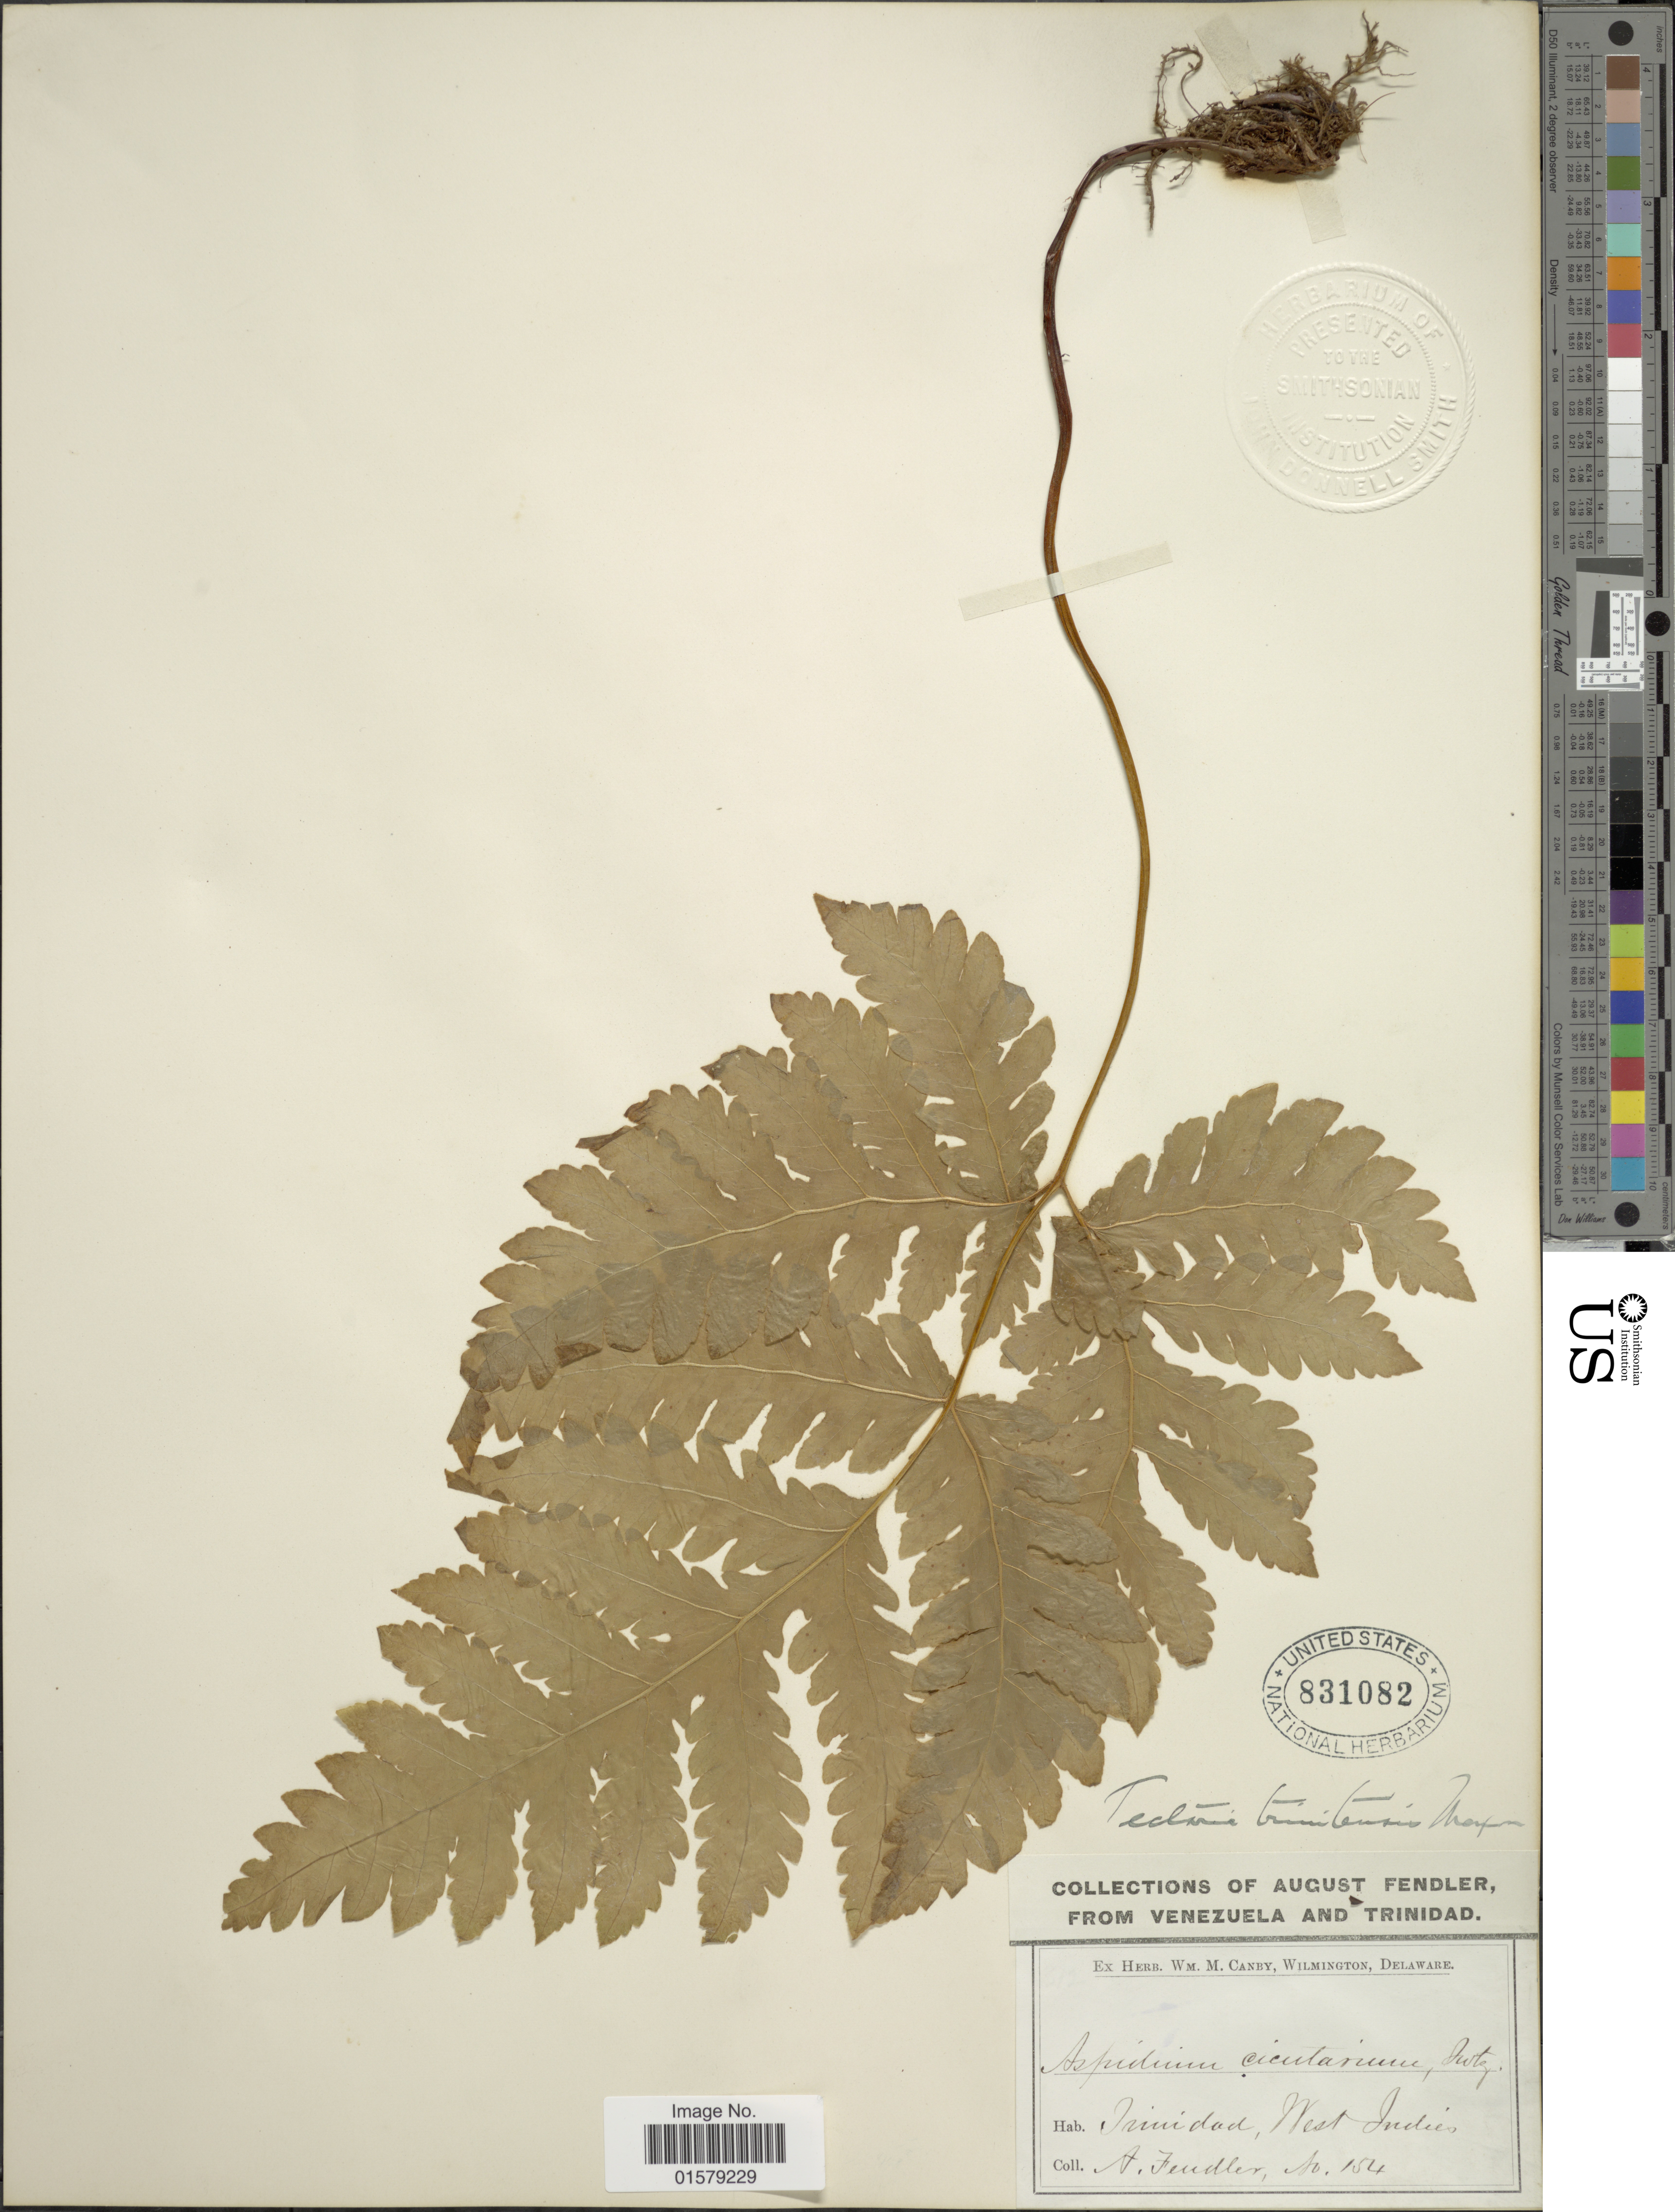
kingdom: Plantae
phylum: Tracheophyta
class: Polypodiopsida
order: Polypodiales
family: Tectariaceae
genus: Tectaria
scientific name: Tectaria trinitensis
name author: Maxon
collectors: A. Fendler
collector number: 154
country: Trinidad and Tobago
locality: Trinidad, West Indies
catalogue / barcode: US 831082